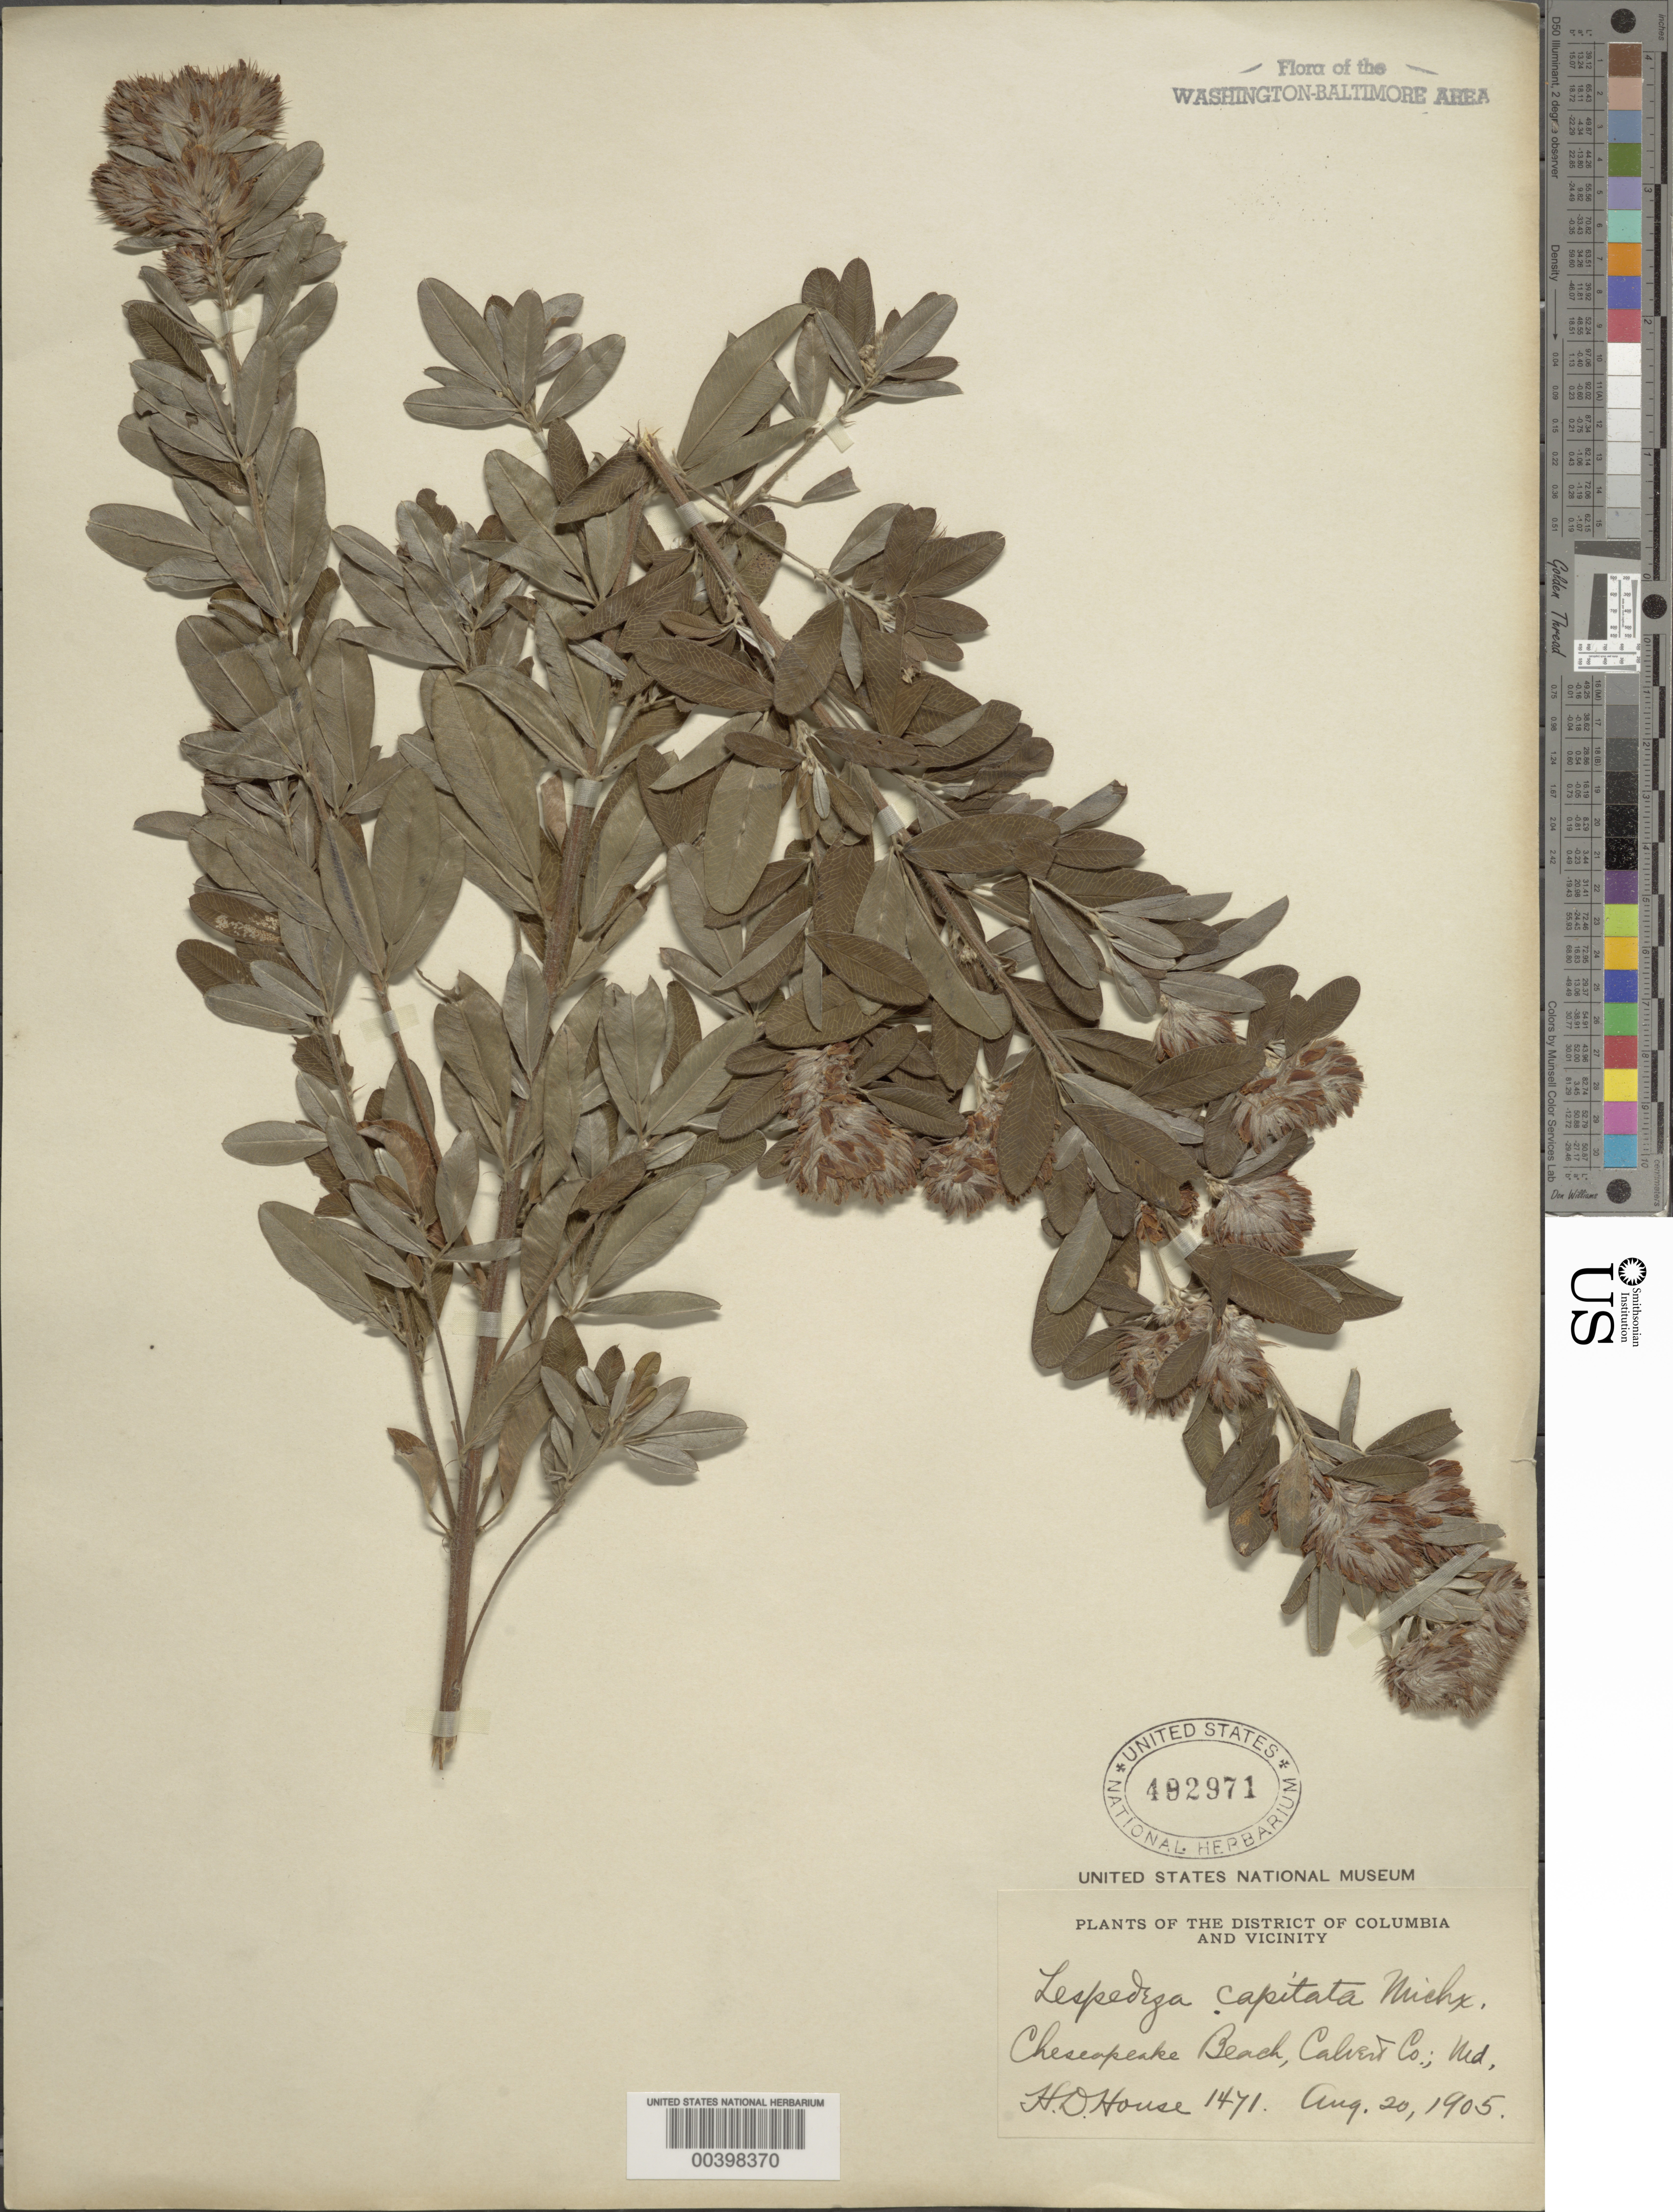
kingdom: Plantae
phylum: Tracheophyta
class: Magnoliopsida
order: Fabales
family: Fabaceae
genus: Lespedeza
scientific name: Lespedeza capitata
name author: Michx.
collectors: H. D. House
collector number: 1471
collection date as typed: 20 Aug 1905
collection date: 1905-08-20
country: United States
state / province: Maryland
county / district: Calvert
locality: Chesapeake Beach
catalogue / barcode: US 492971